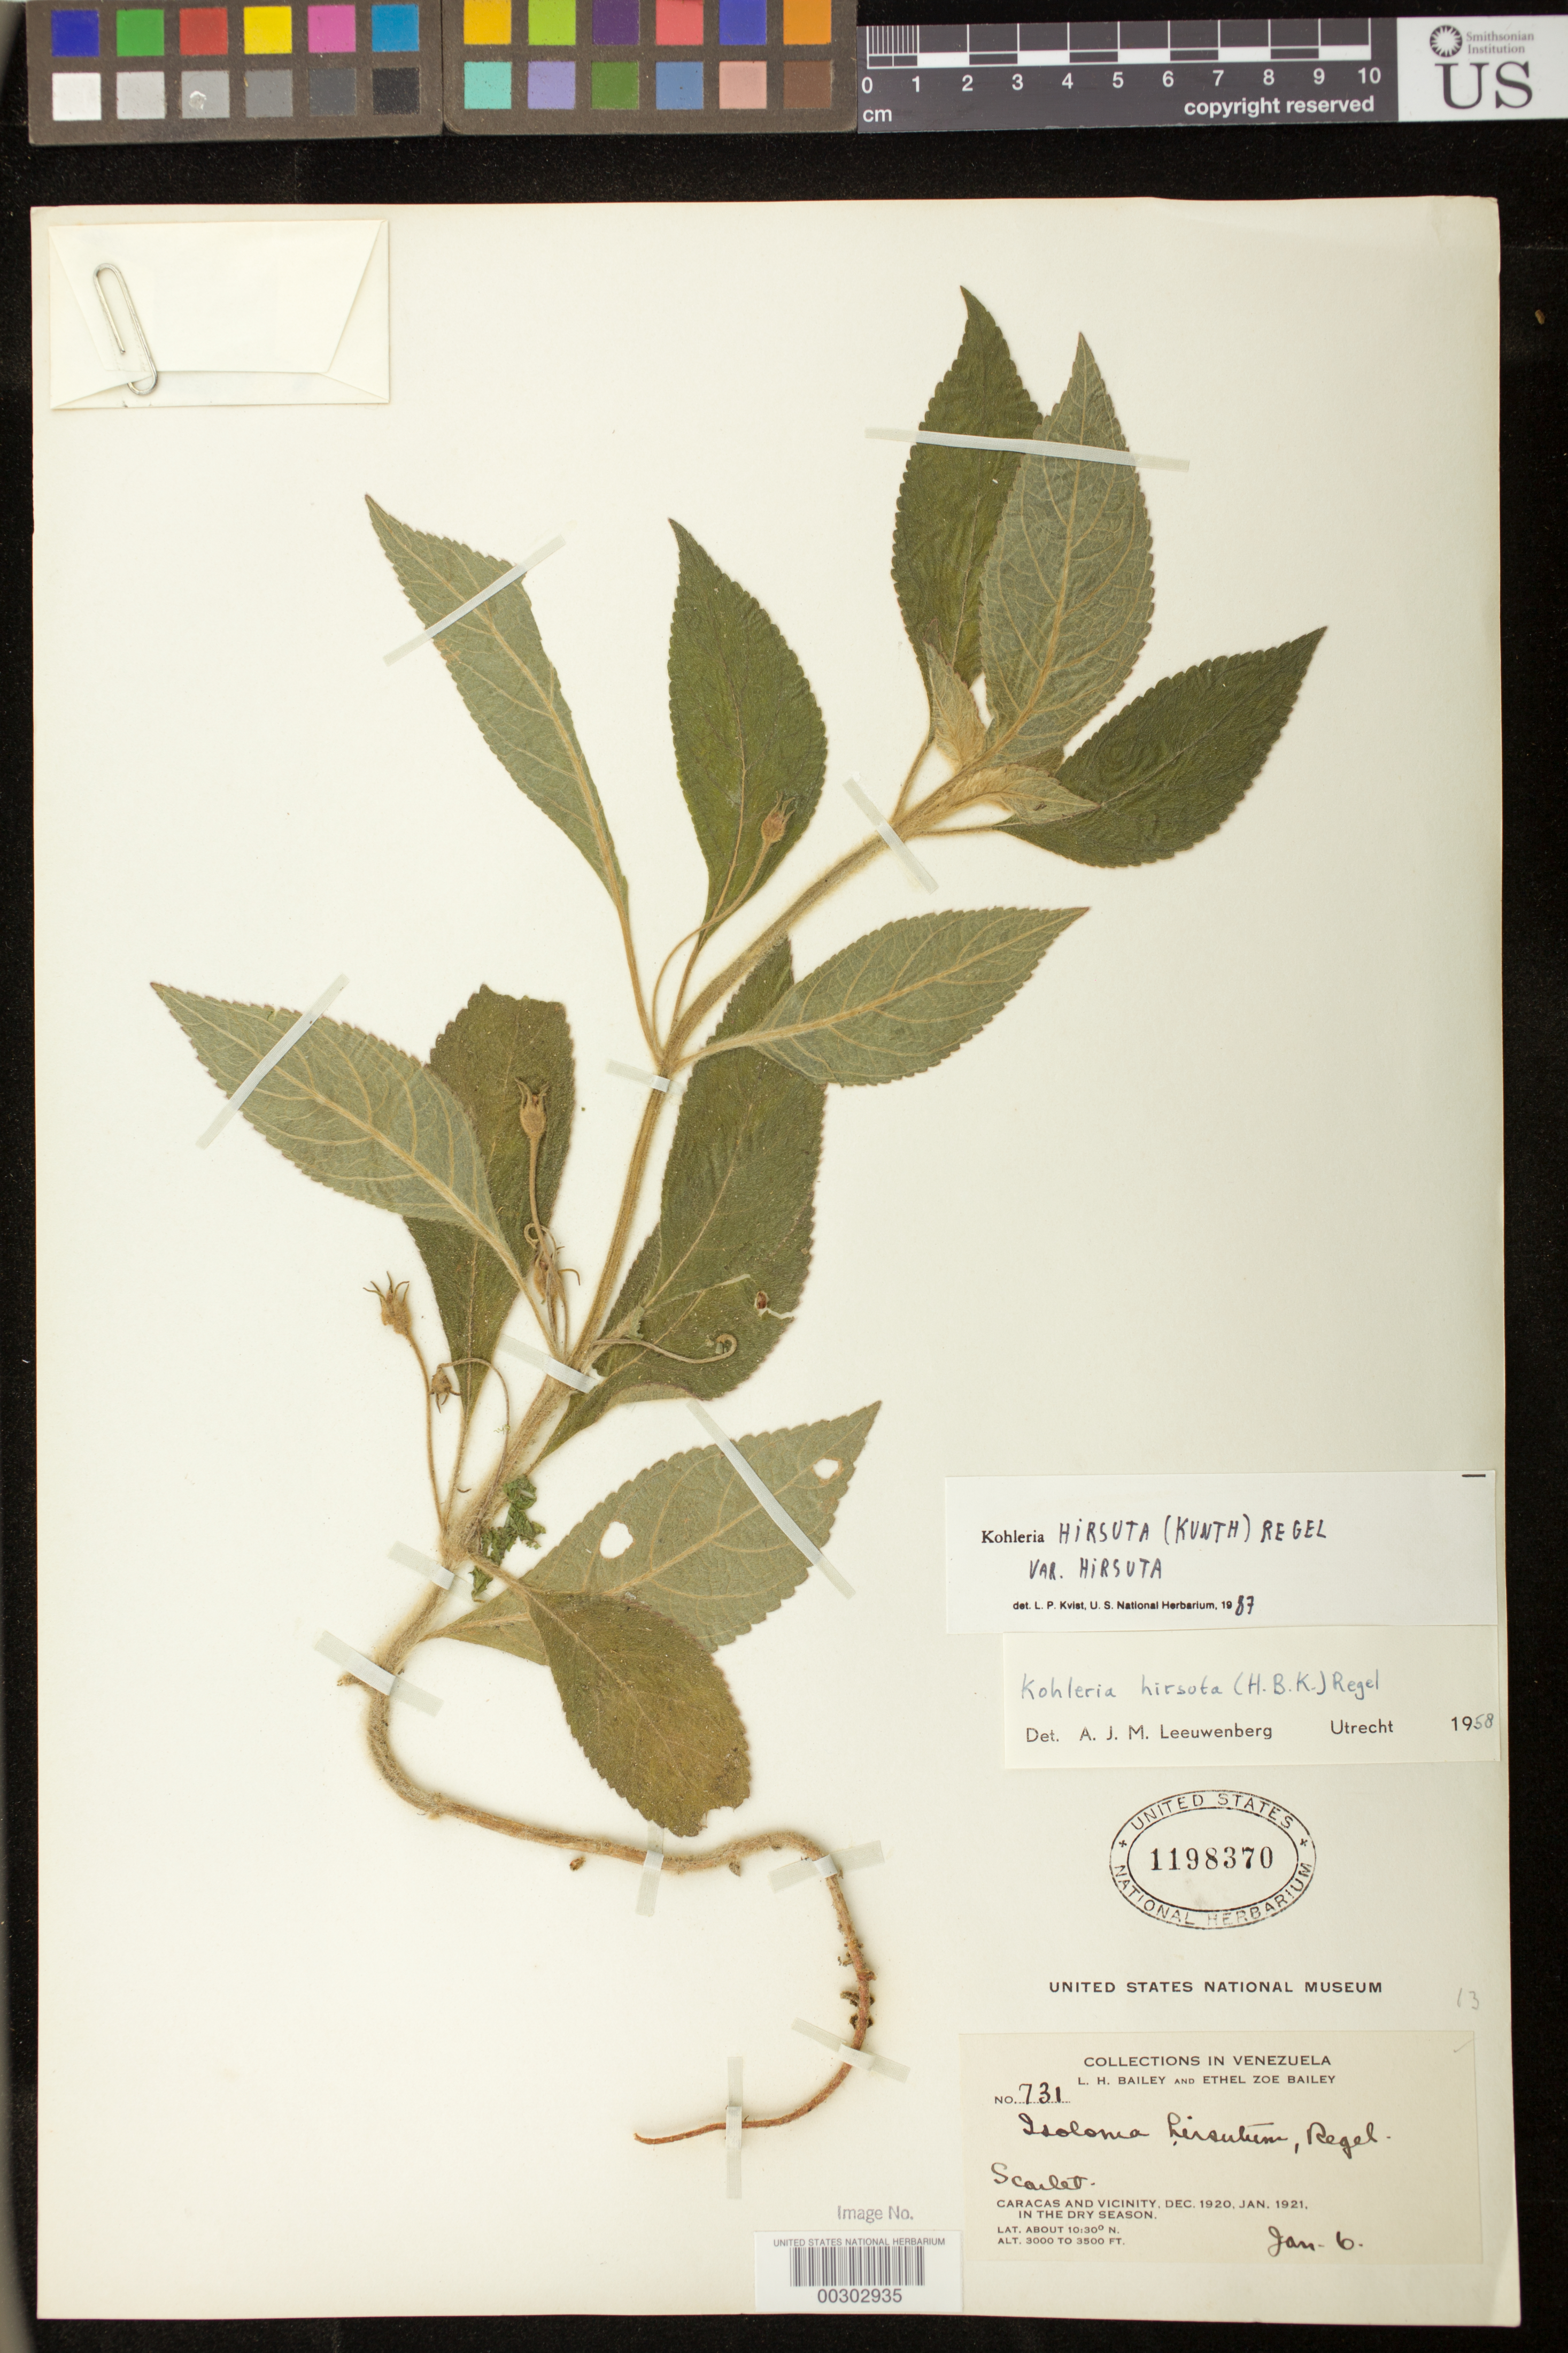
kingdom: Plantae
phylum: Tracheophyta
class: Magnoliopsida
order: Lamiales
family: Gesneriaceae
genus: Kohleria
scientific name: Kohleria hirsuta var. hirsuta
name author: (Kunth) Regel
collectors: L. H. Bailey & E. Z. Bailey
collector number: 731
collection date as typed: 06 Jan 1921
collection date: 1921-01-06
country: Venezuela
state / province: Distrito Federal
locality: Caracas and vicinity, in the dry season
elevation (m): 914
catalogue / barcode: US 1198370